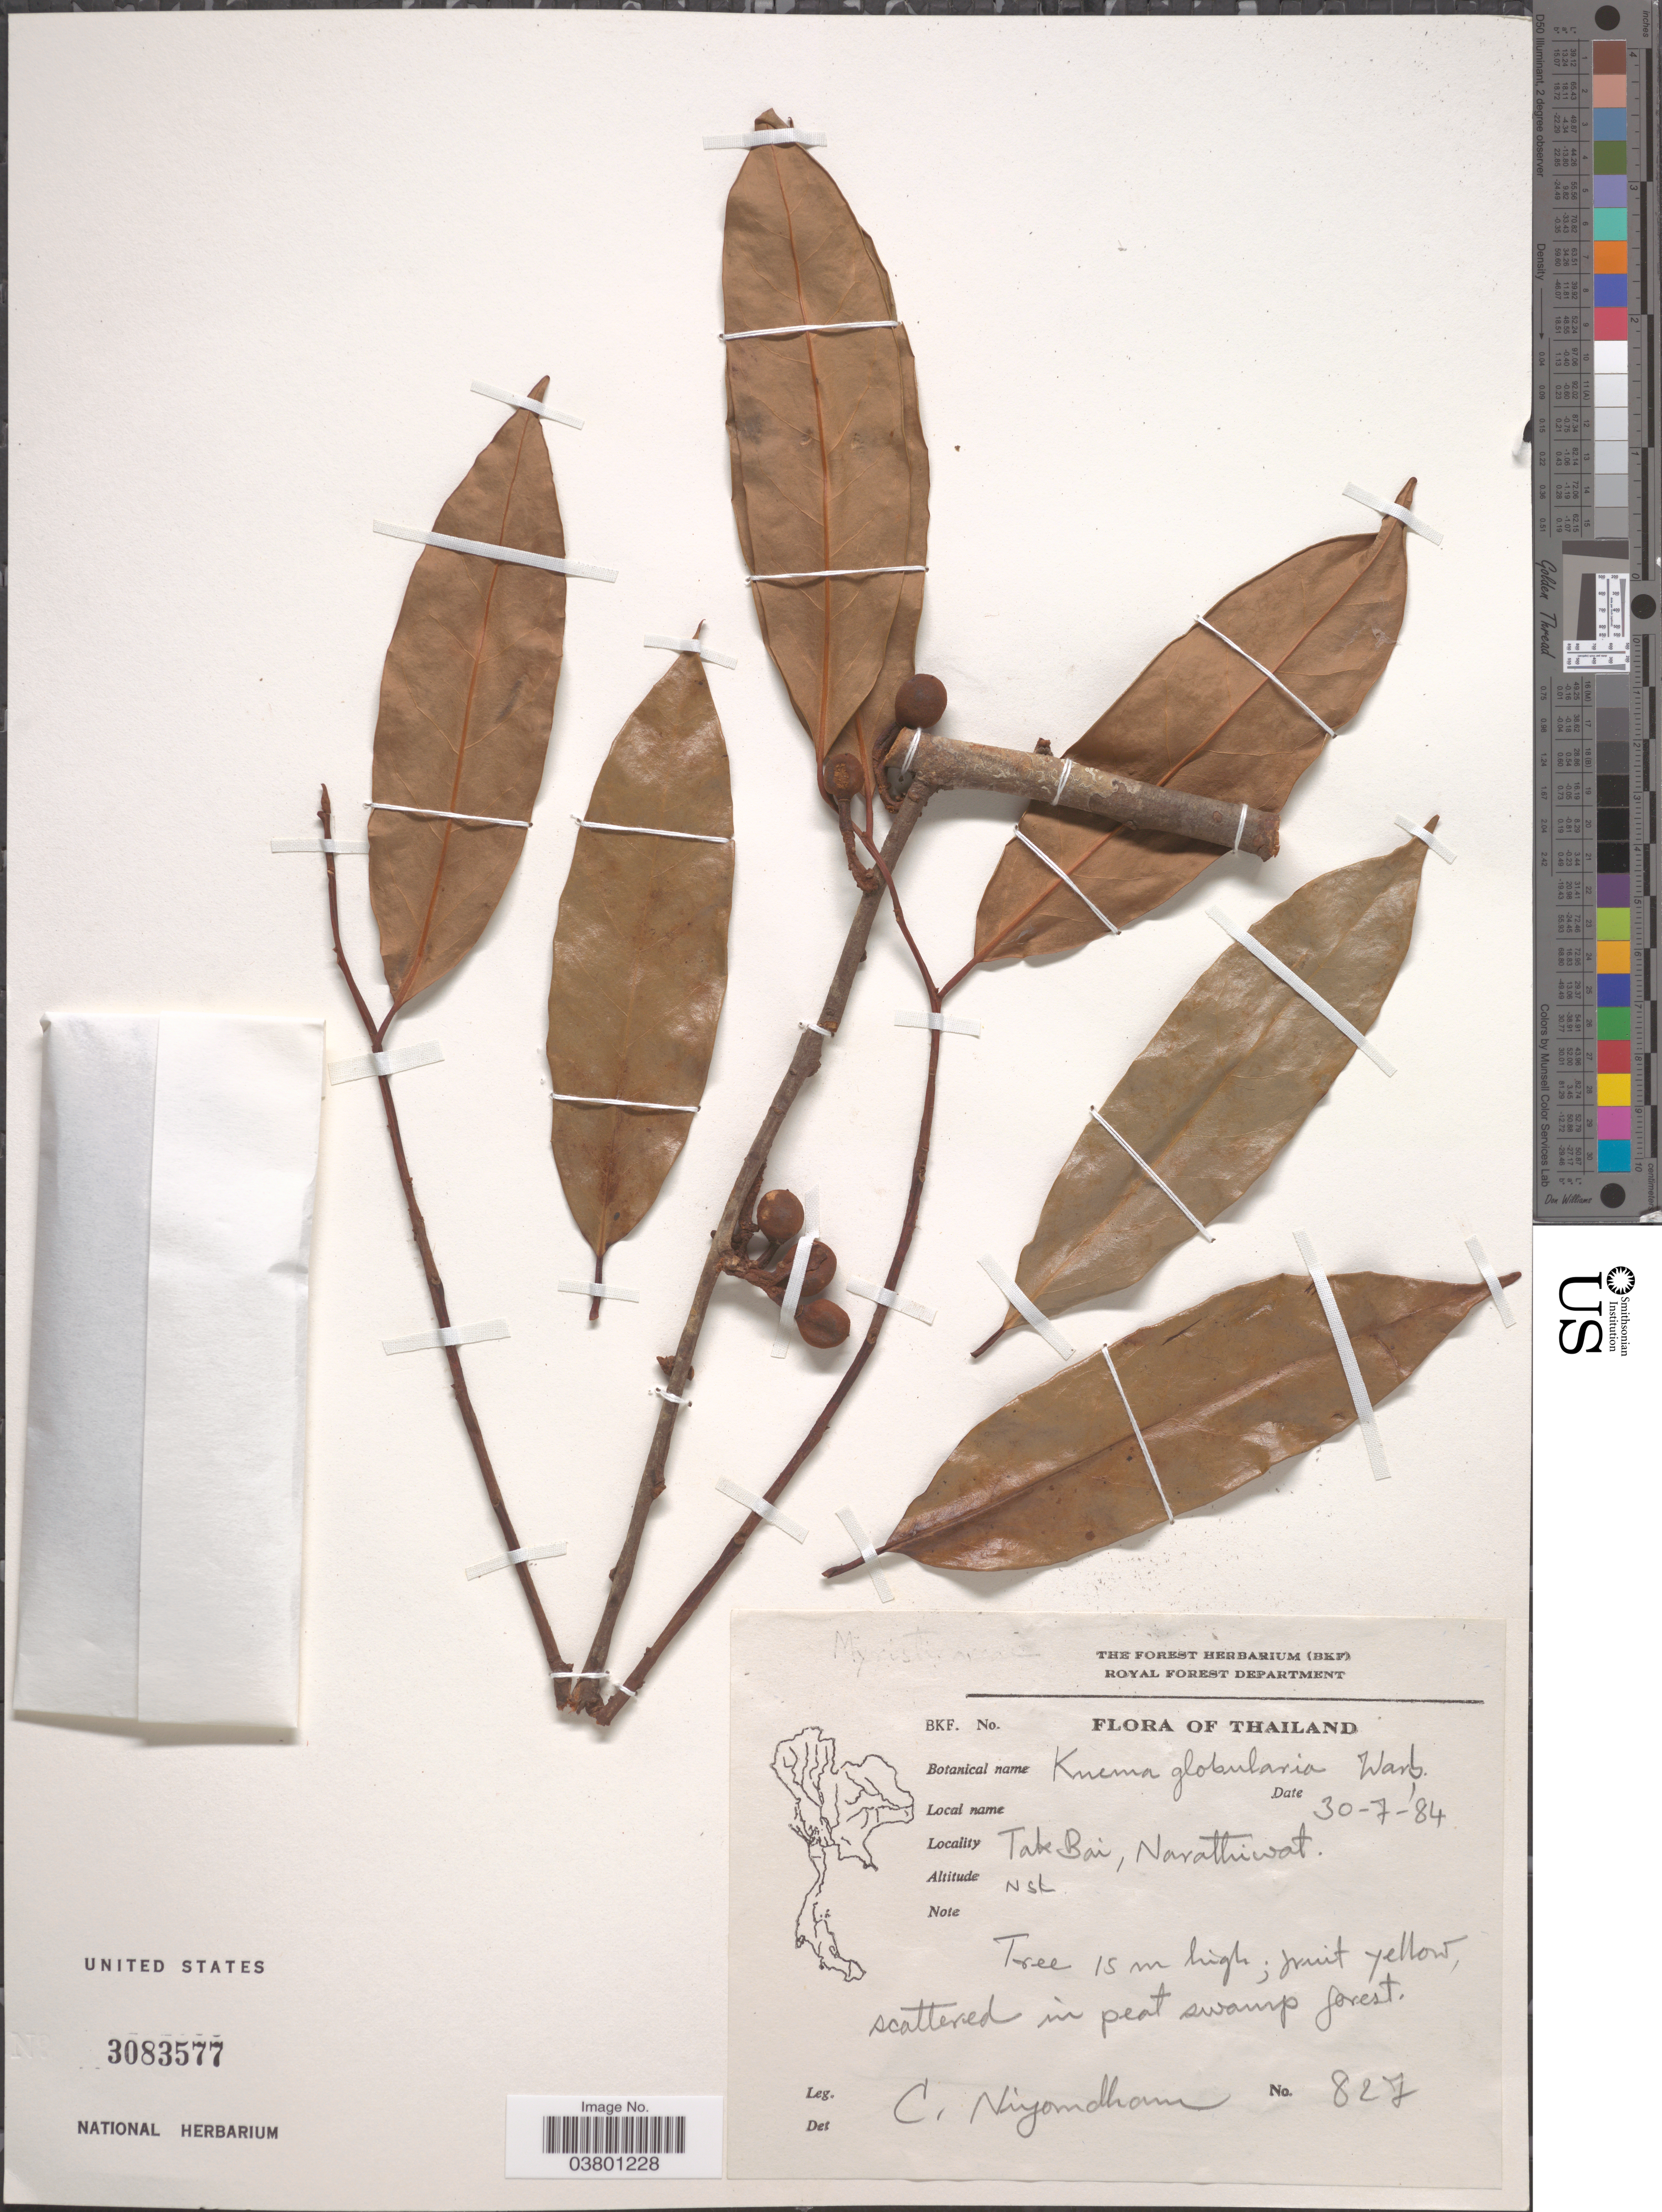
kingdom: Plantae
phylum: Tracheophyta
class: Magnoliopsida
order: Magnoliales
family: Myristicaceae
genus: Knema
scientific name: Knema globularia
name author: (Lam.) Warb.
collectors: C. Niyomdham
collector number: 827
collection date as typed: Transcribed d/m/y: 30/7/84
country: Thailand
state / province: Narathiwat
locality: Tak Bai.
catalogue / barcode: US 3083577